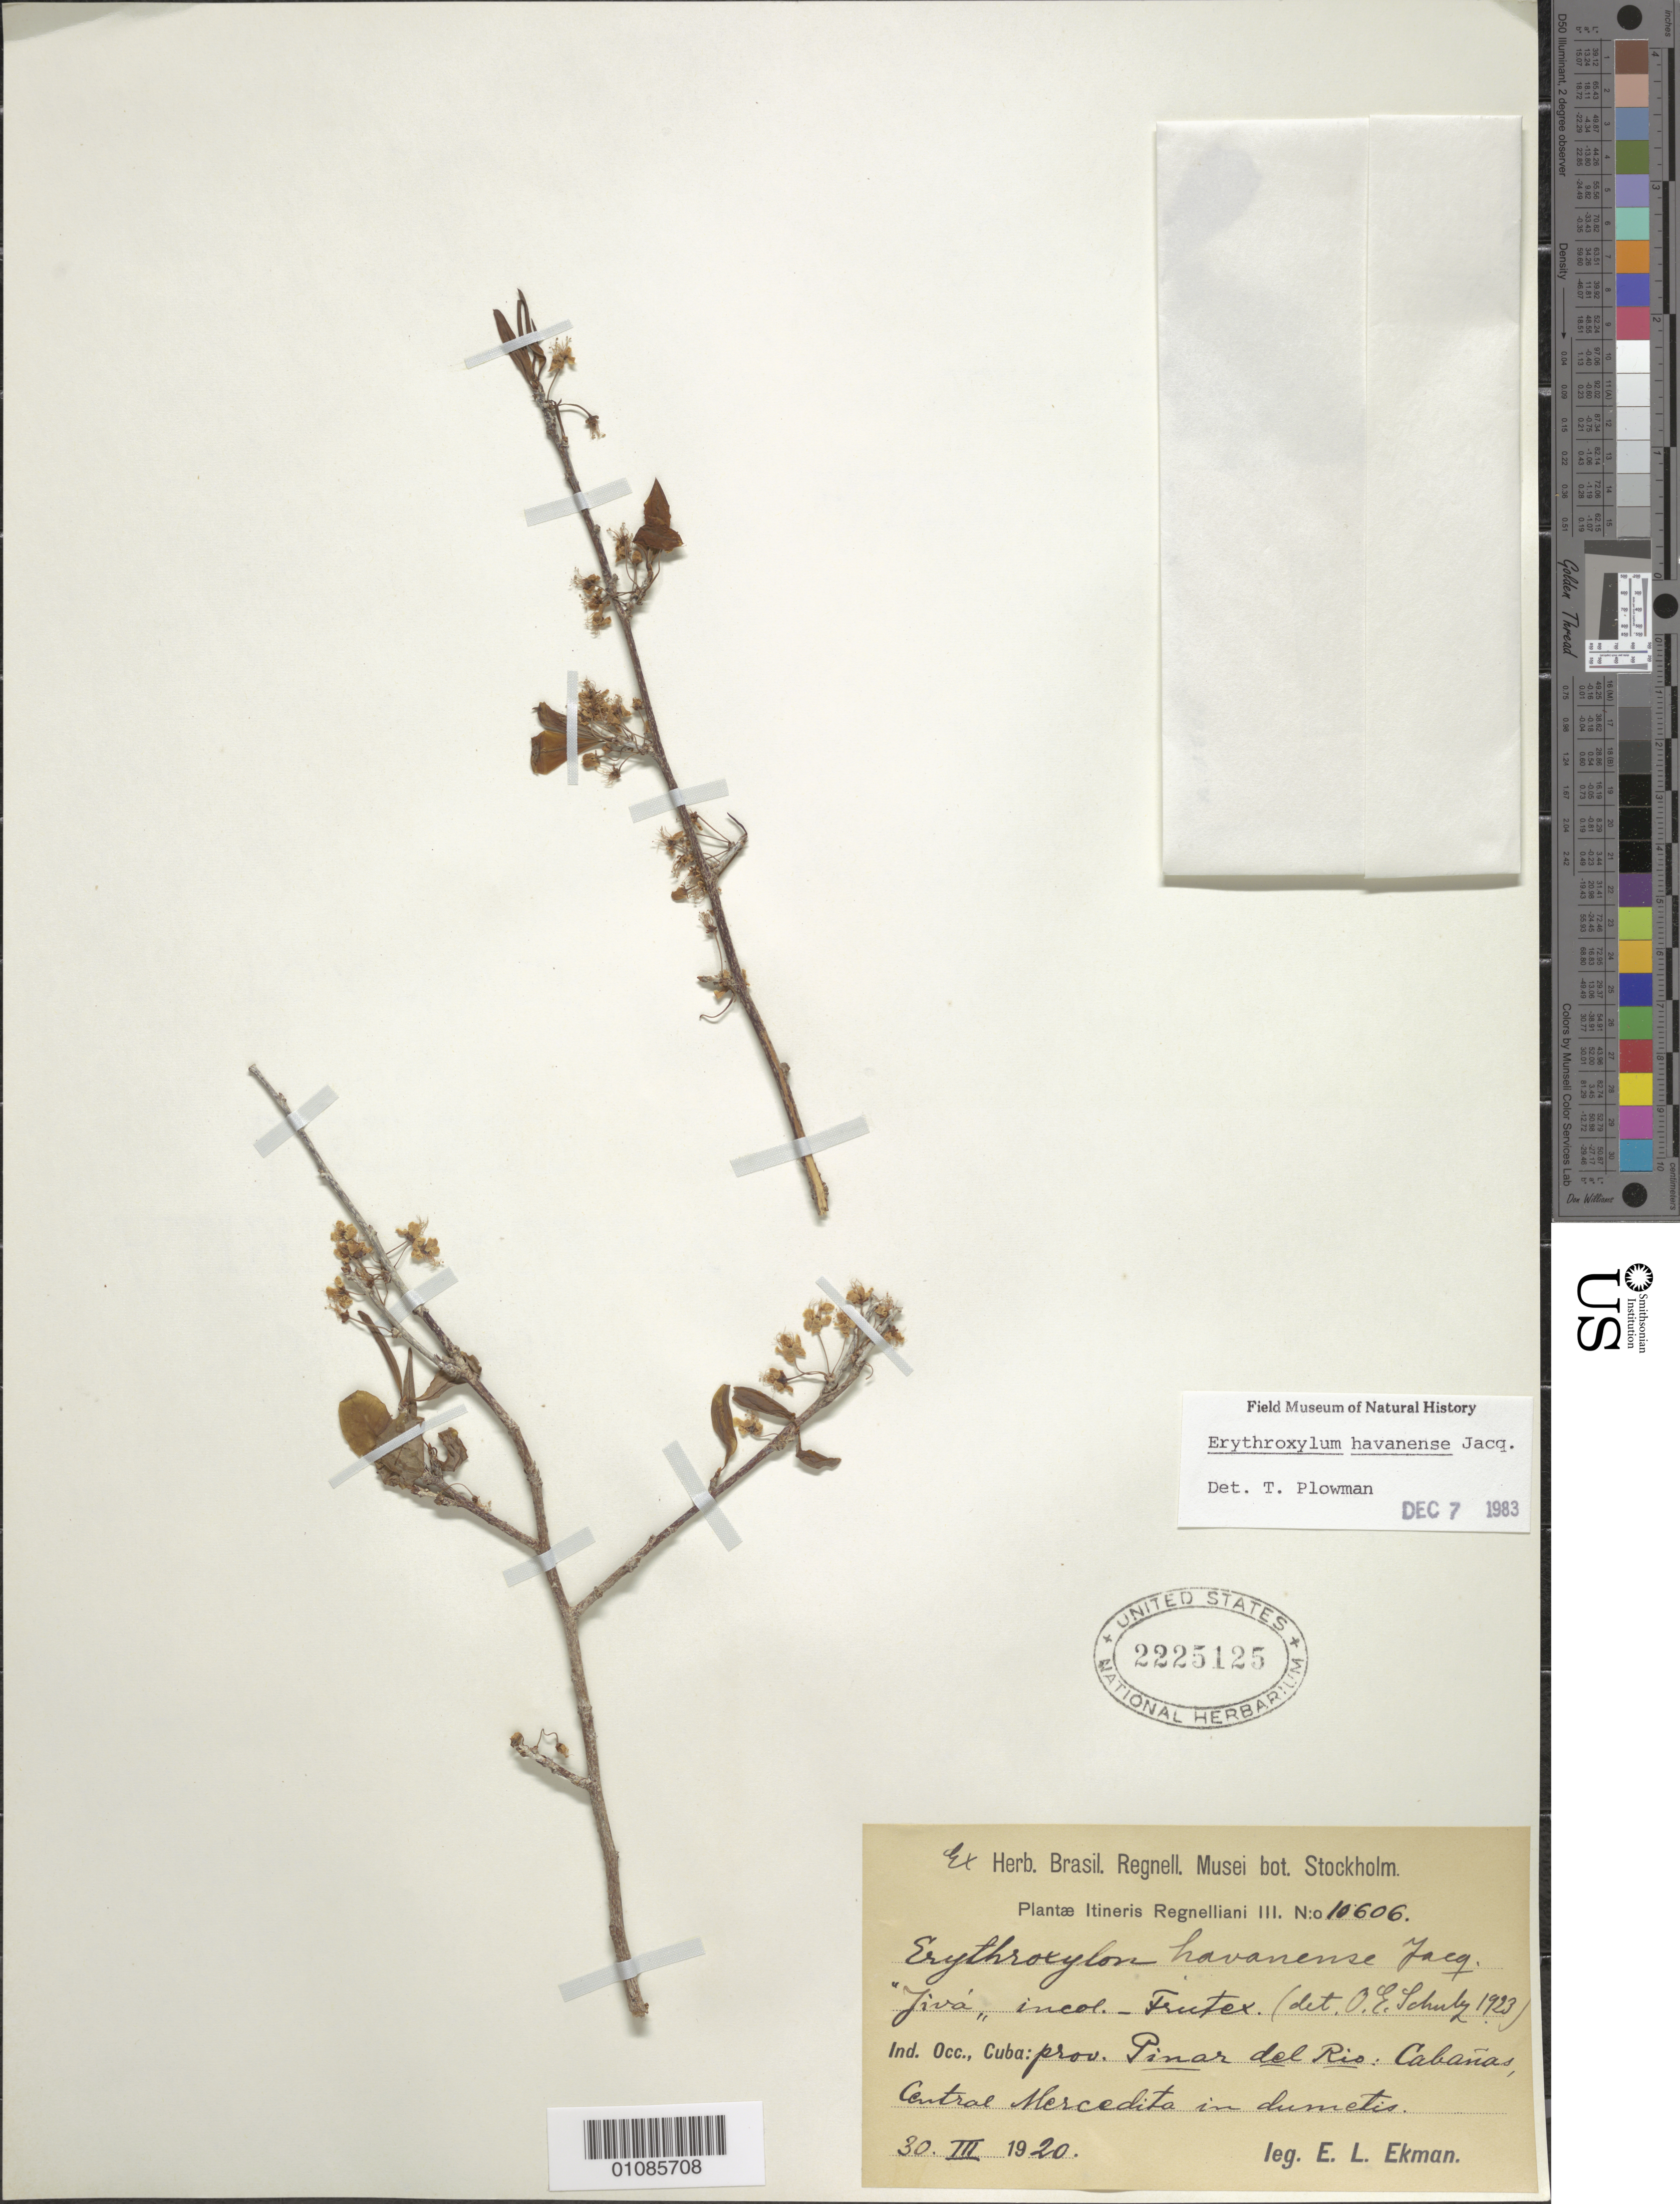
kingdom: Plantae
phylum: Tracheophyta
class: Magnoliopsida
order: Malpighiales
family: Erythroxylaceae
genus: Erythroxylum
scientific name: Erythroxylum havanense var. havanense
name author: Jacq.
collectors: E. L. Ekman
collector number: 10606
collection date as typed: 30 Mar 1920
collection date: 1920-03-30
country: Cuba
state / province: Pinar del Rio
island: Cuba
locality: Pinar del Rio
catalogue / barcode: US 2225125